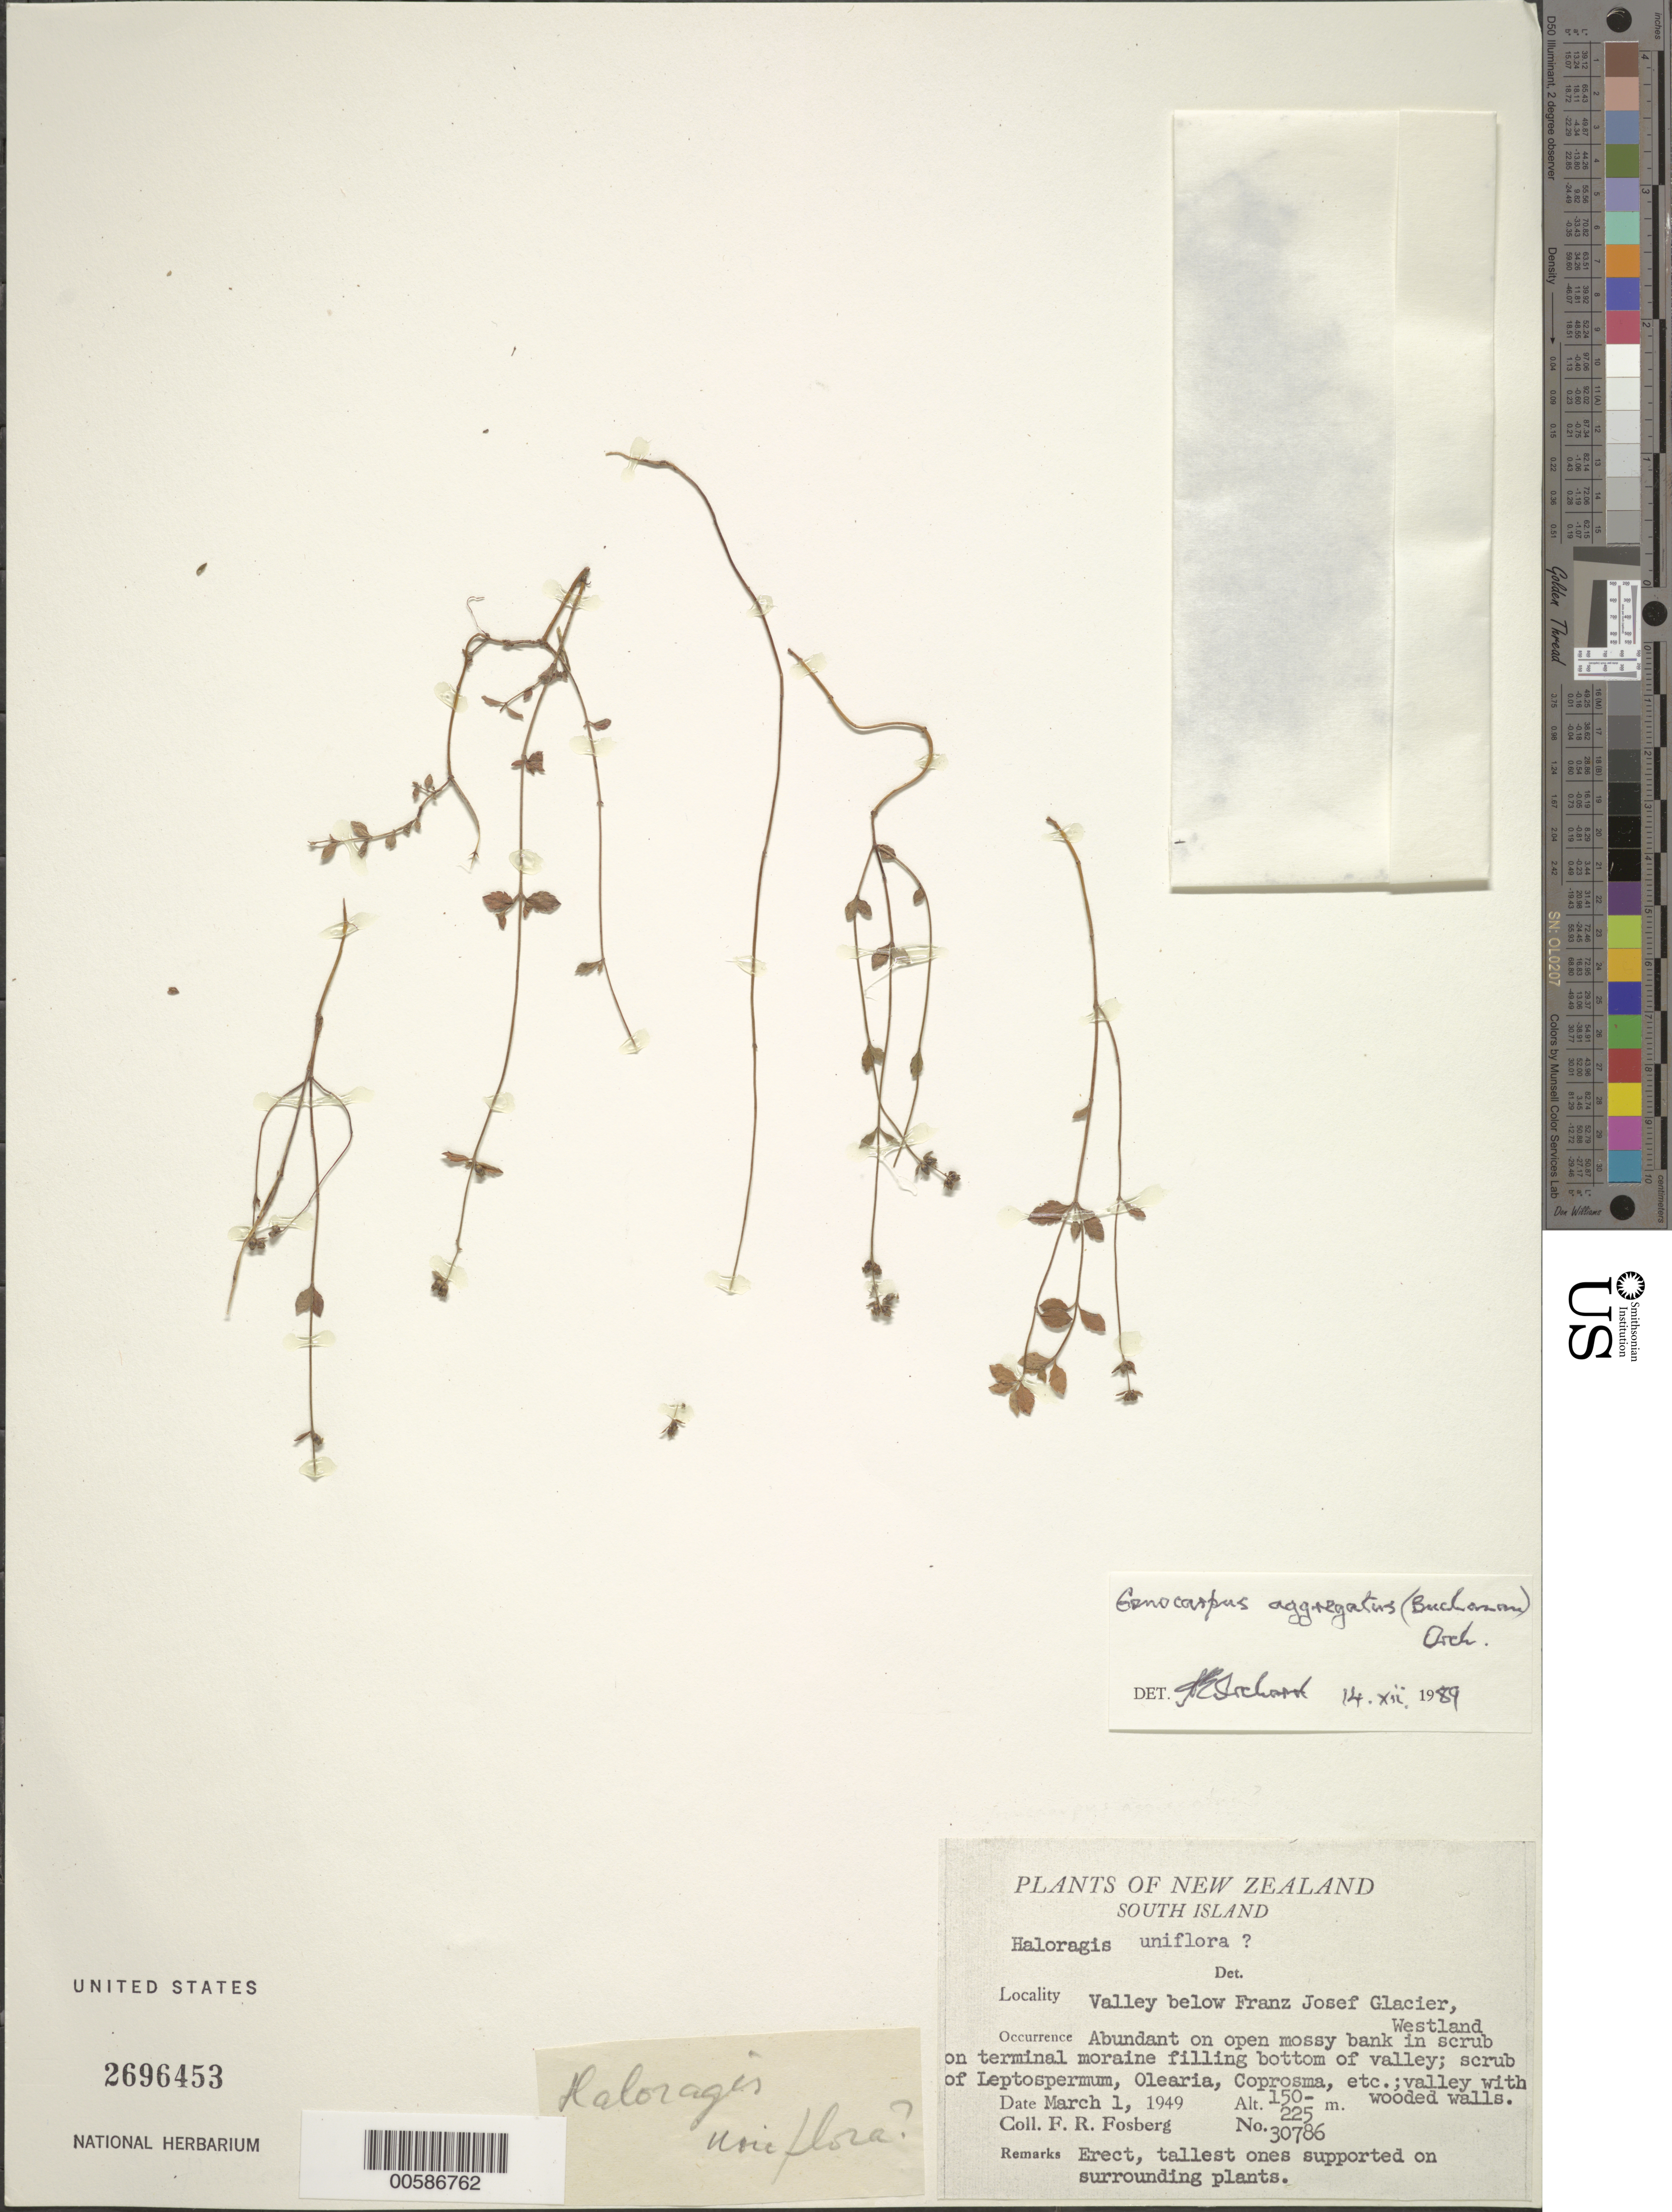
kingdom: Plantae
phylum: Tracheophyta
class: Magnoliopsida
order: Saxifragales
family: Haloragaceae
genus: Gonocarpus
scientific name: Gonocarpus aggregatus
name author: (Buchanan) Orchard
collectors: F. R. Fosberg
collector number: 30786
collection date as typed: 01 Mar 1949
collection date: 1949-03-01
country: New Zealand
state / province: West Coast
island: South Island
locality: Valley below Franz Josef Glacier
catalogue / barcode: US 2696453